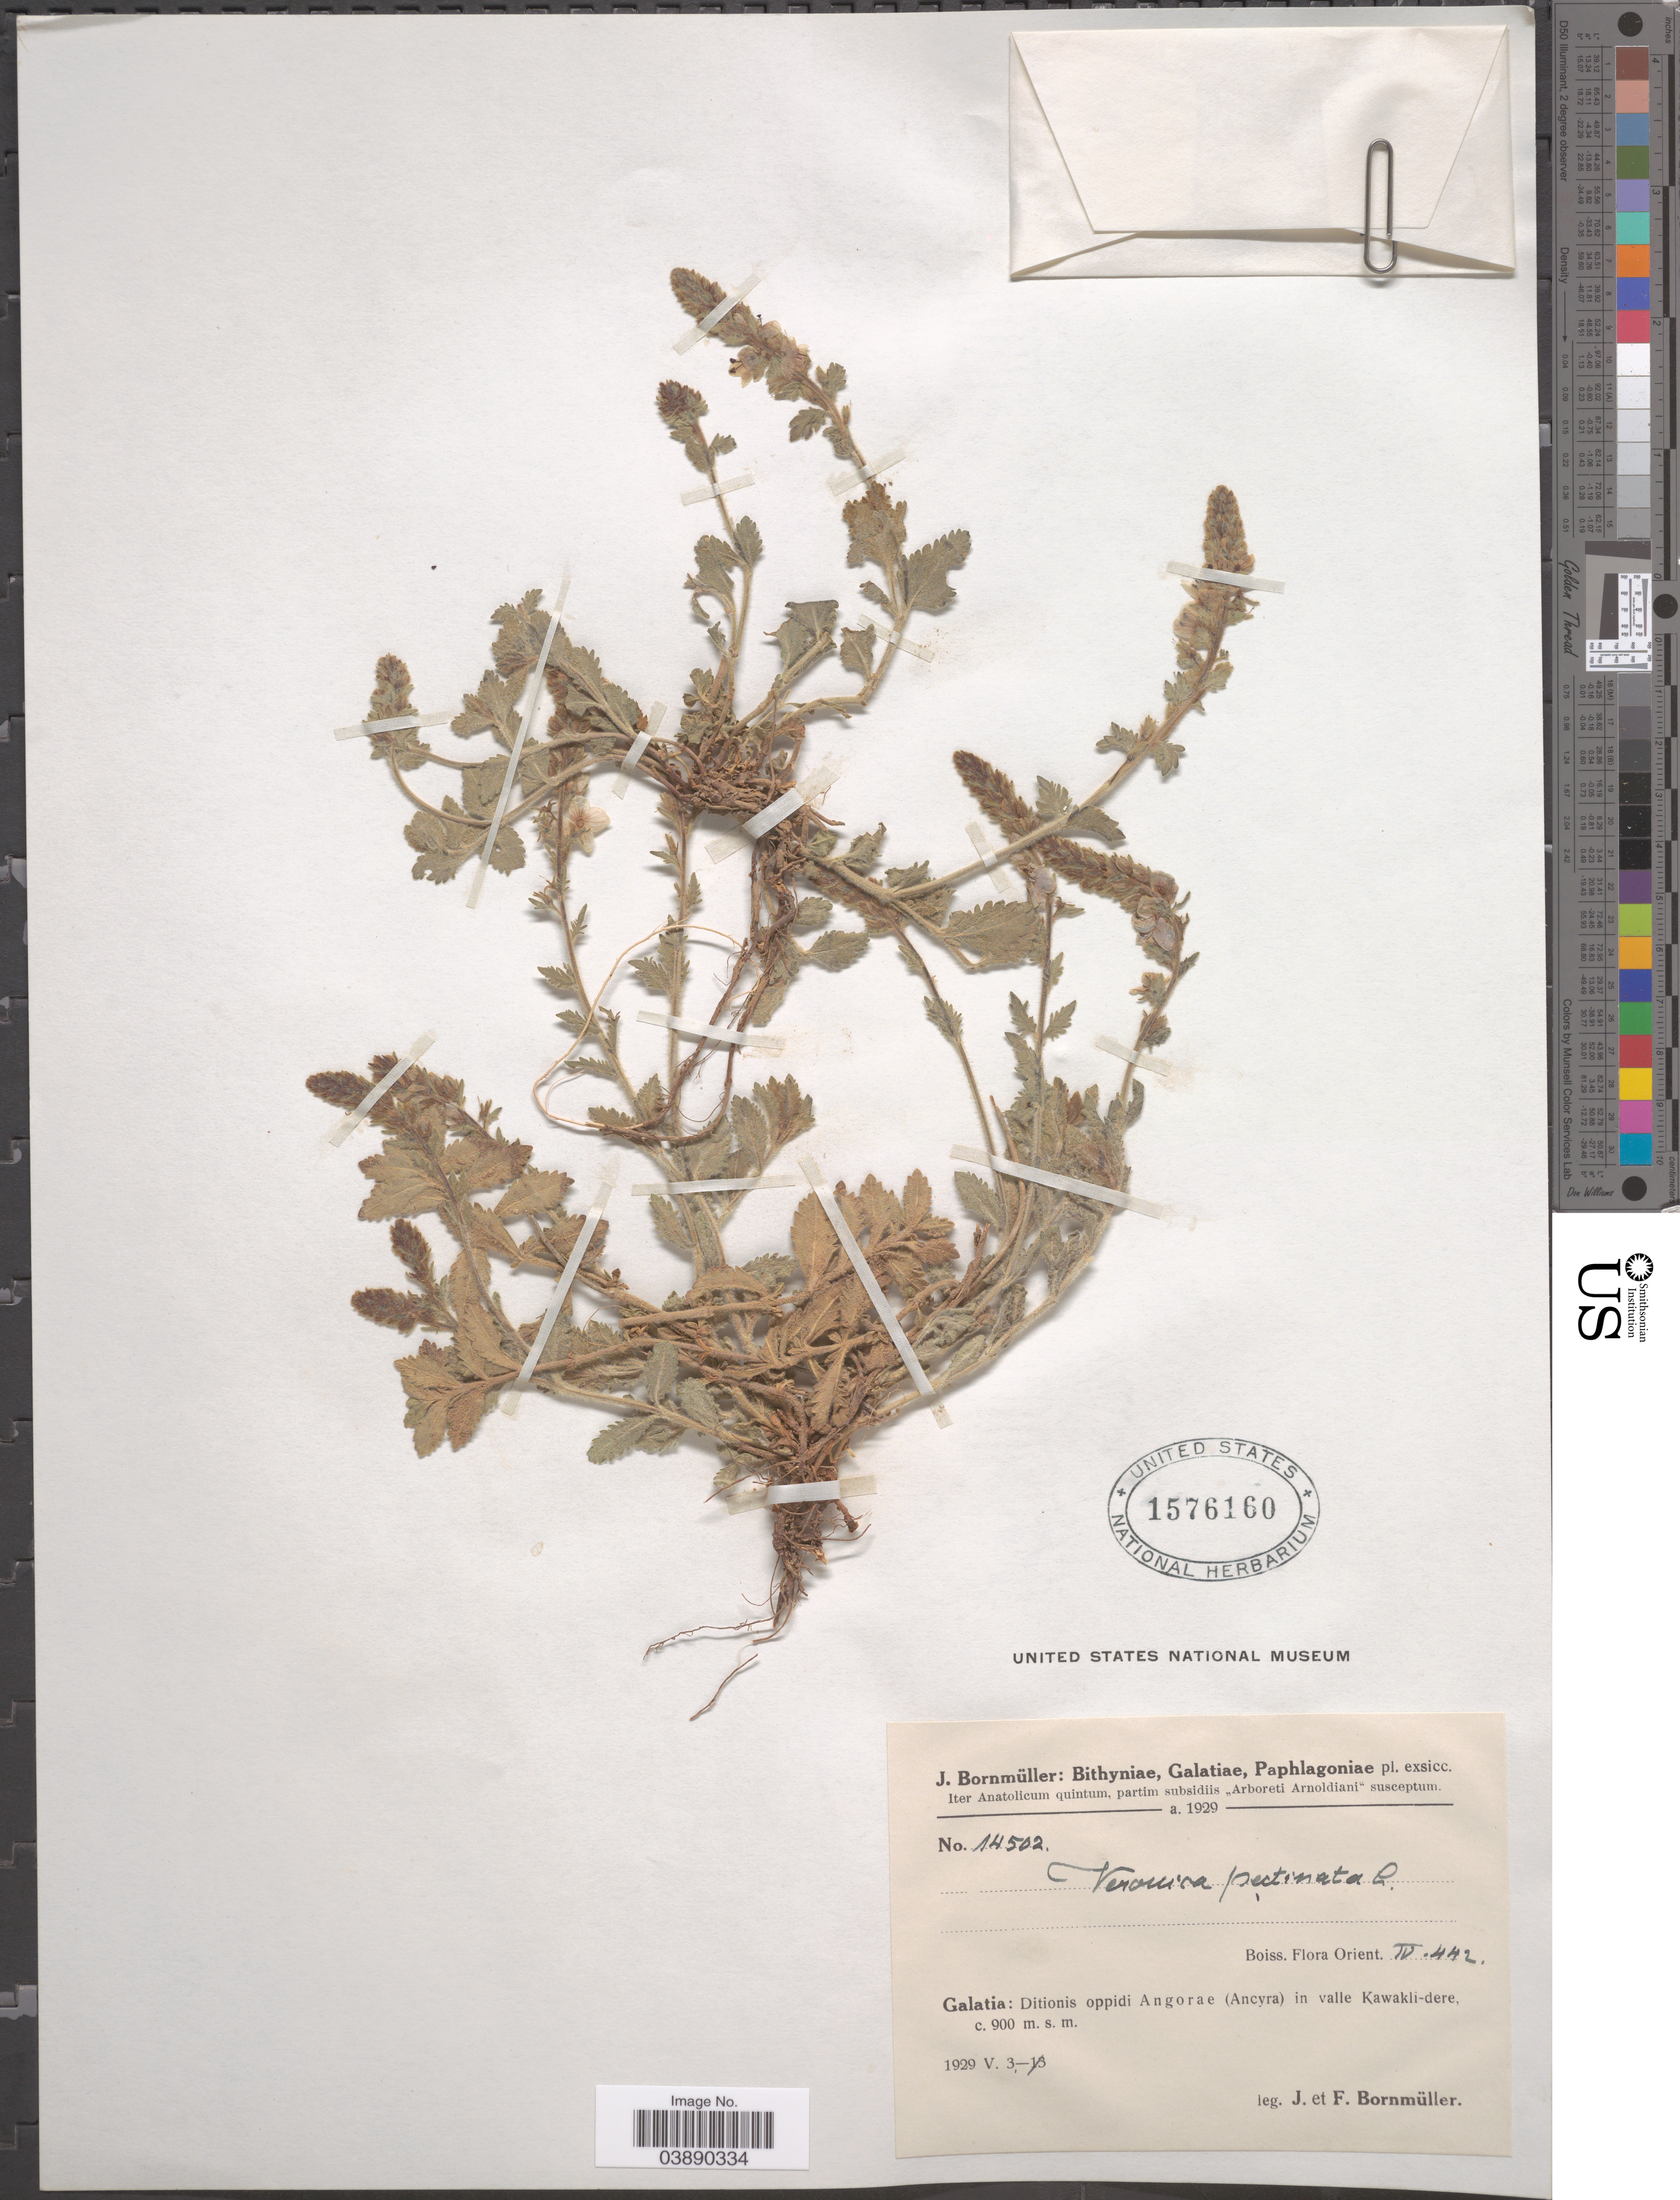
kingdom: Plantae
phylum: Tracheophyta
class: Magnoliopsida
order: Lamiales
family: Plantaginaceae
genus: Veronica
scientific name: Veronica pectinata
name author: L.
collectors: J. Bornmüller & F. Bornmüller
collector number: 14502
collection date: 1929-05-03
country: Turkey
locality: Galatia: Ditionis oppidi Angorae (Ancyra) in valle Kawakli-dere.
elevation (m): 900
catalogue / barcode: US 1576160